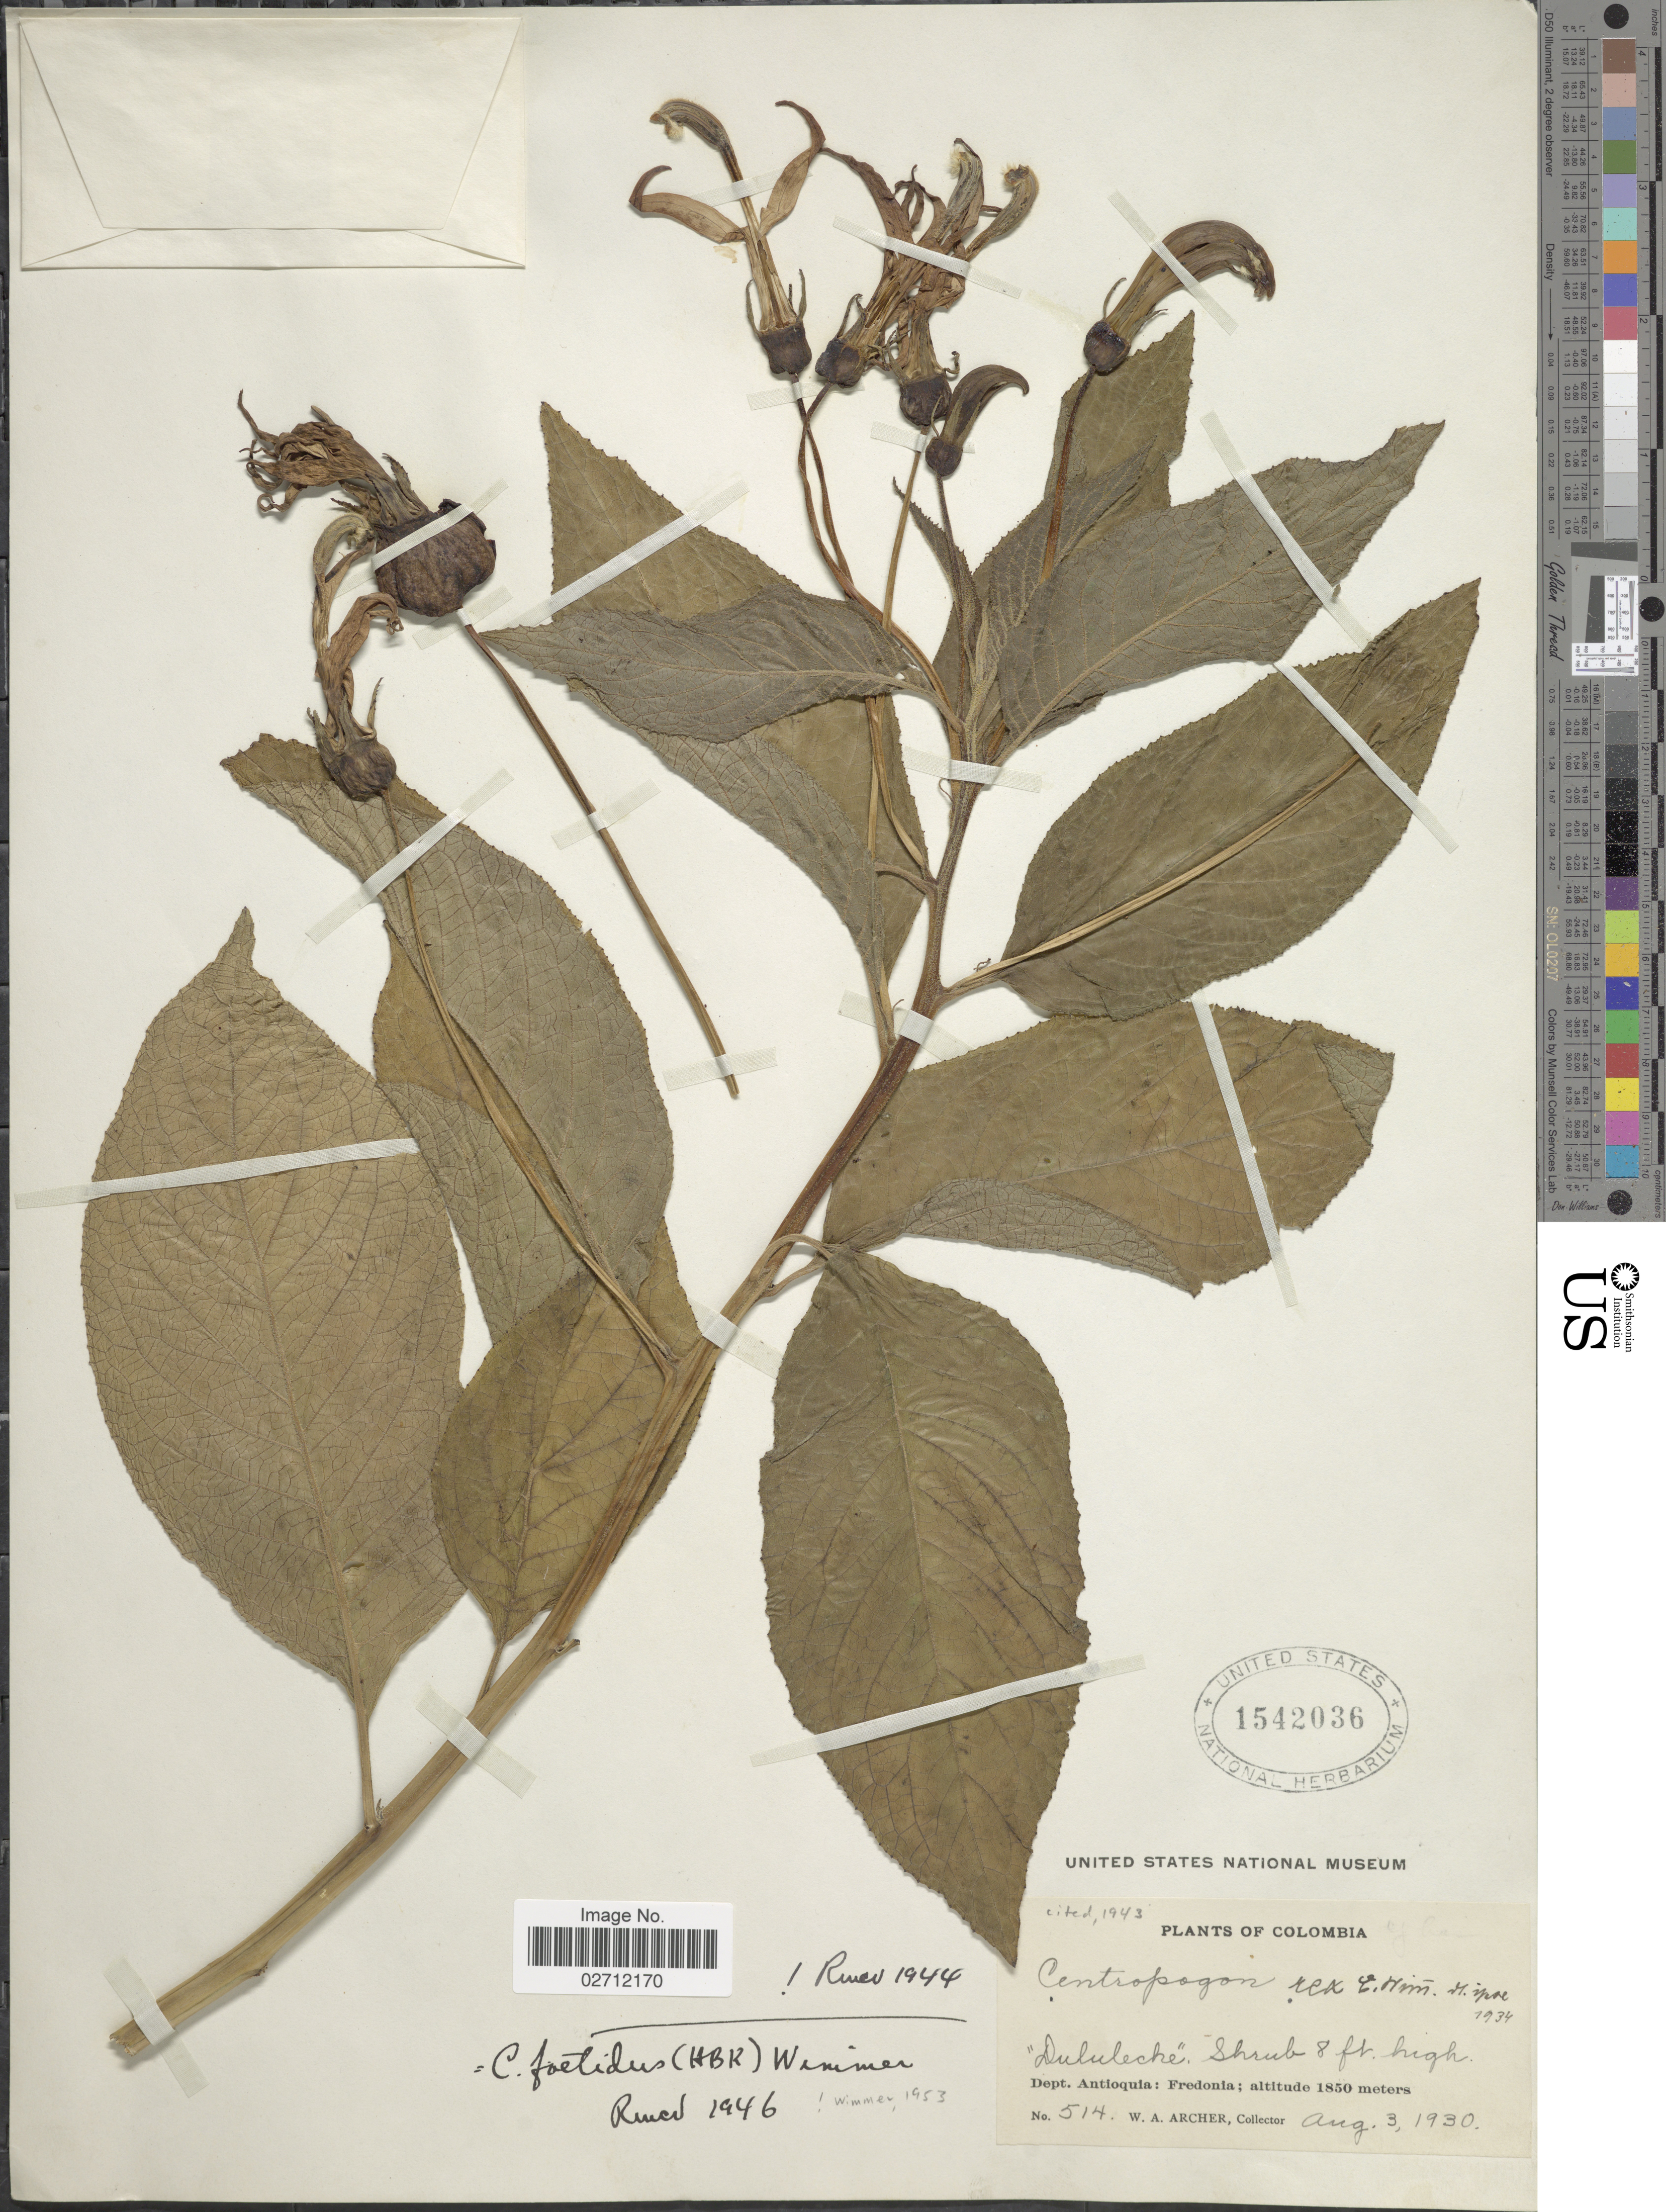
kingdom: Plantae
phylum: Tracheophyta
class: Magnoliopsida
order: Asterales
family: Campanulaceae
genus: Centropogon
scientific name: Centropogon foetidus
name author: (Willd. ex Kunth) E. Wimm.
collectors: W. A. Archer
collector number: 514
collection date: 1930-08-03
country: Colombia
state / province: Antioquia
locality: Fredonia.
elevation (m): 1850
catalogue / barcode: US 1542036